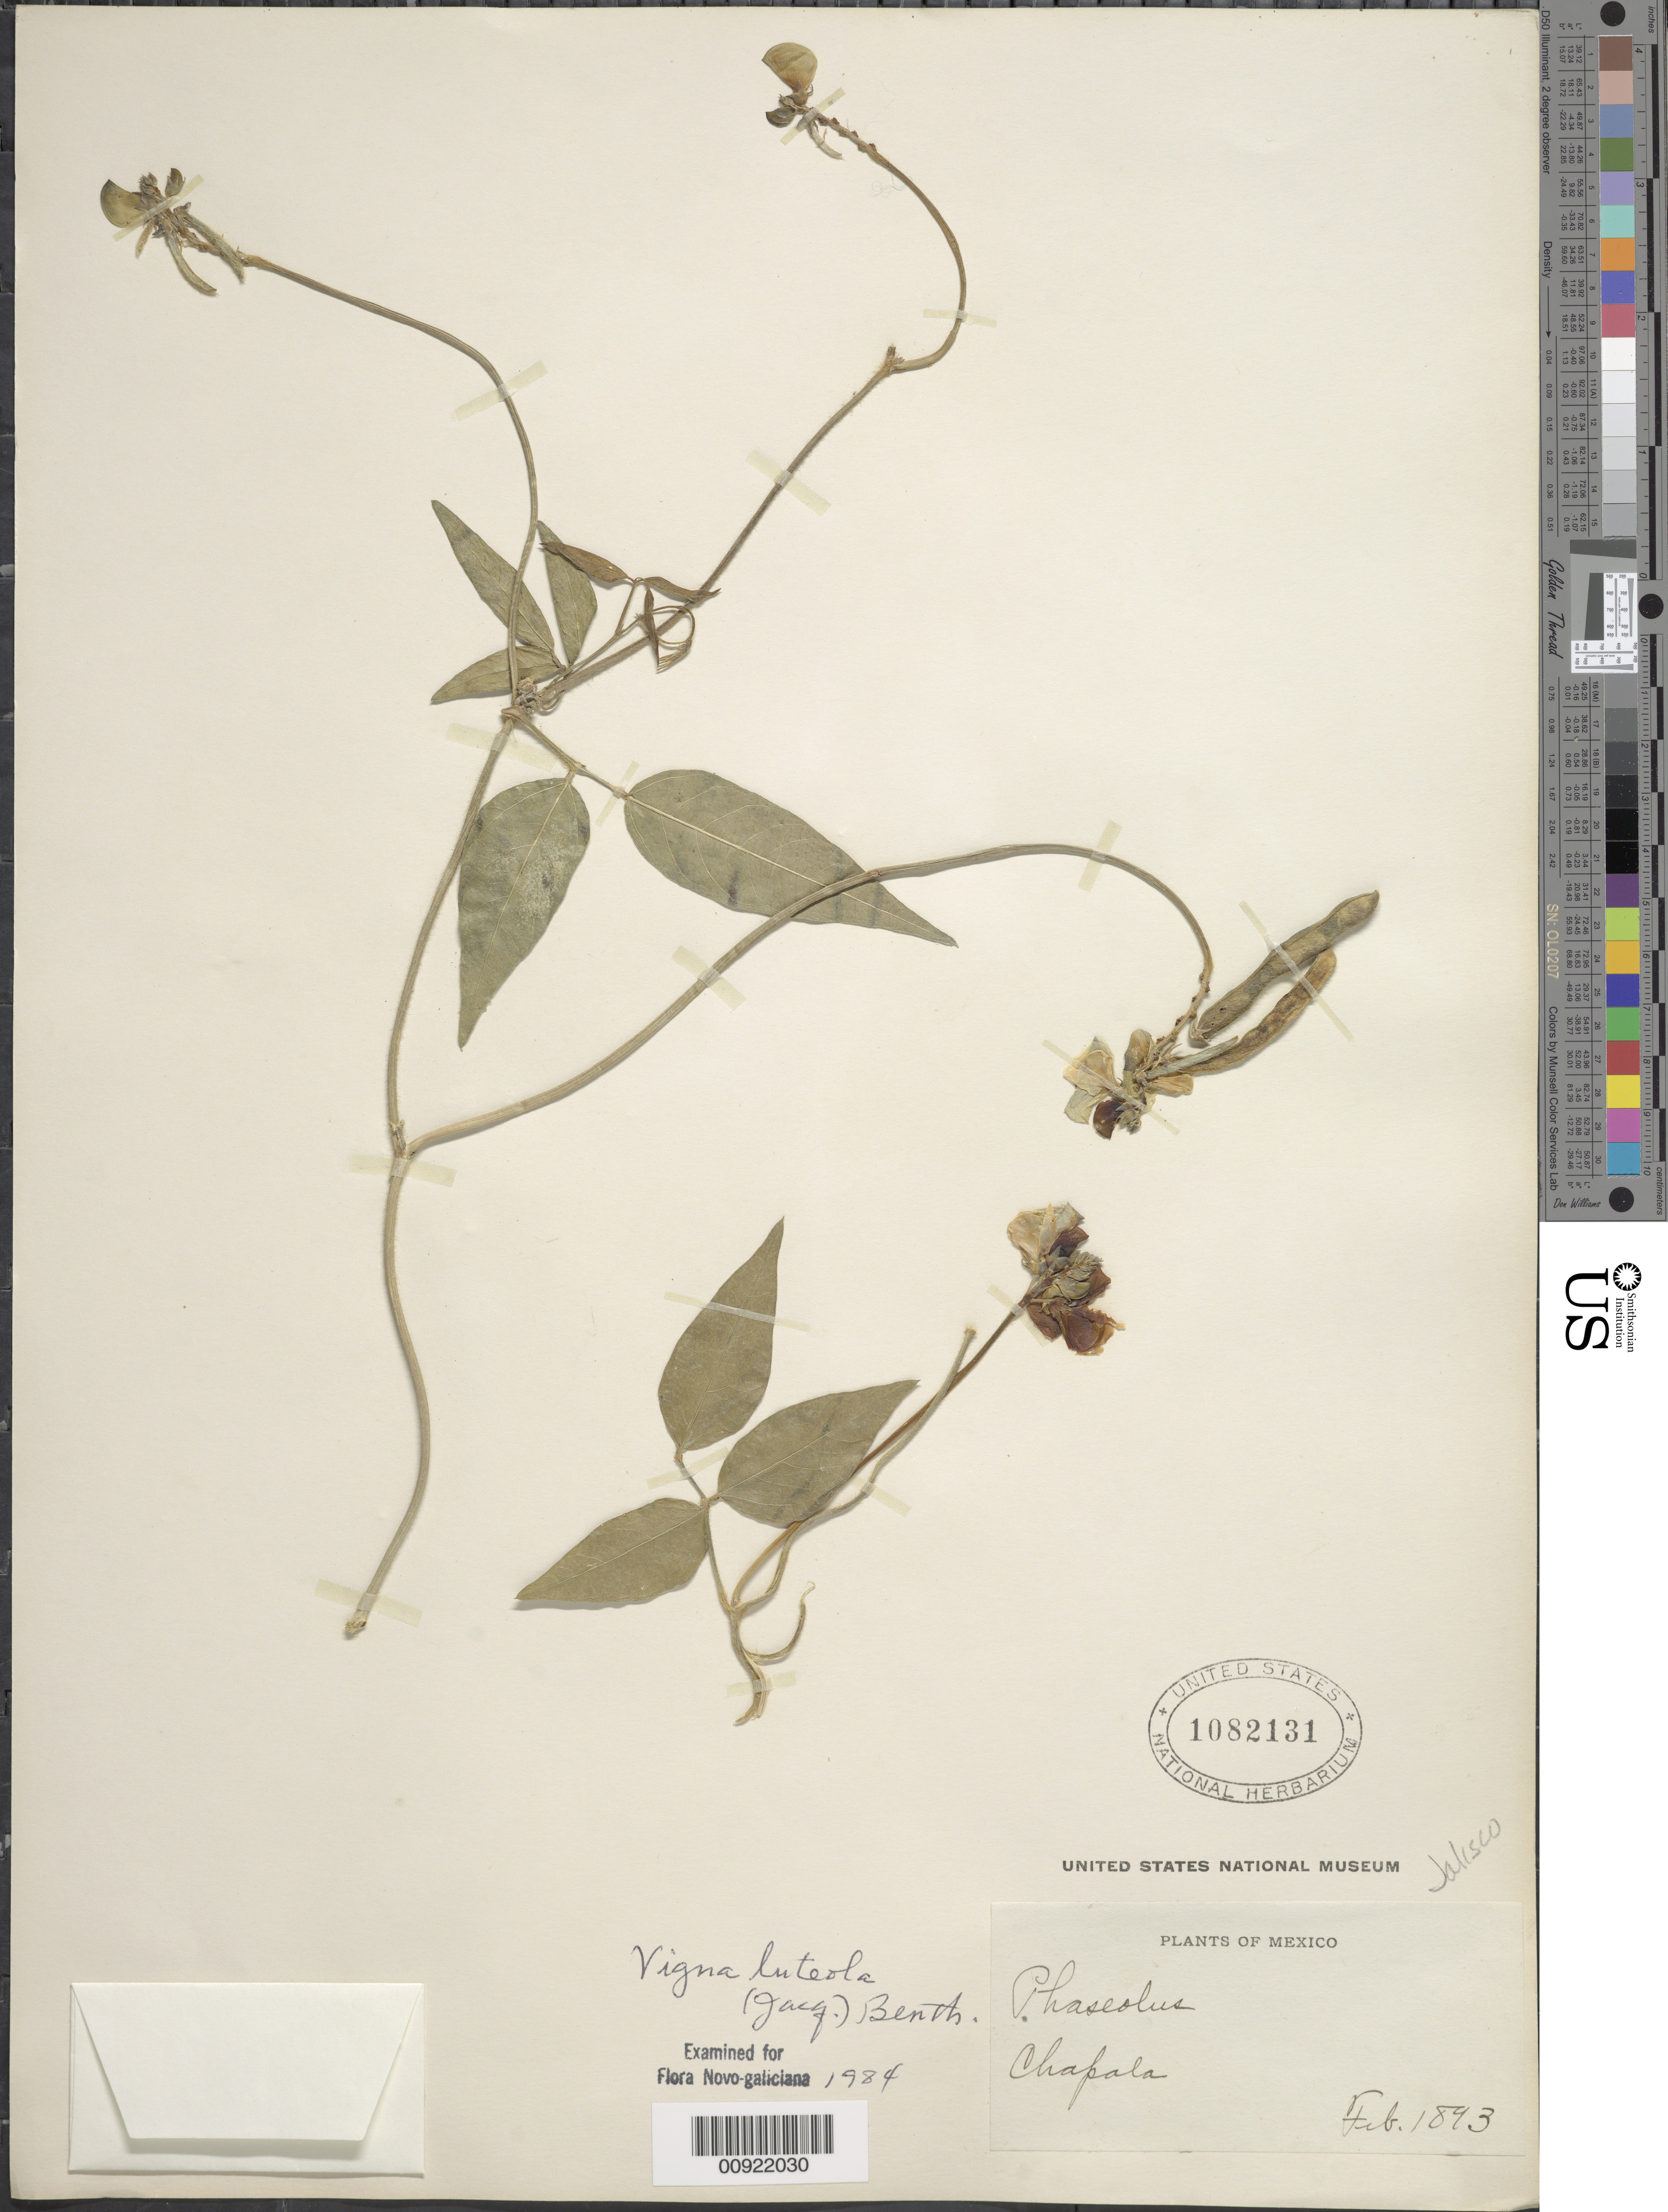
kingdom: Plantae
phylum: Tracheophyta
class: Magnoliopsida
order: Fabales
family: Fabaceae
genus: Vigna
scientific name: Vigna luteola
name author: (Jacq.) Benth.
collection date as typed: Feb 1893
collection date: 1893-02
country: Mexico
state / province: Jalisco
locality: Chapala.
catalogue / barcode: US 1082131